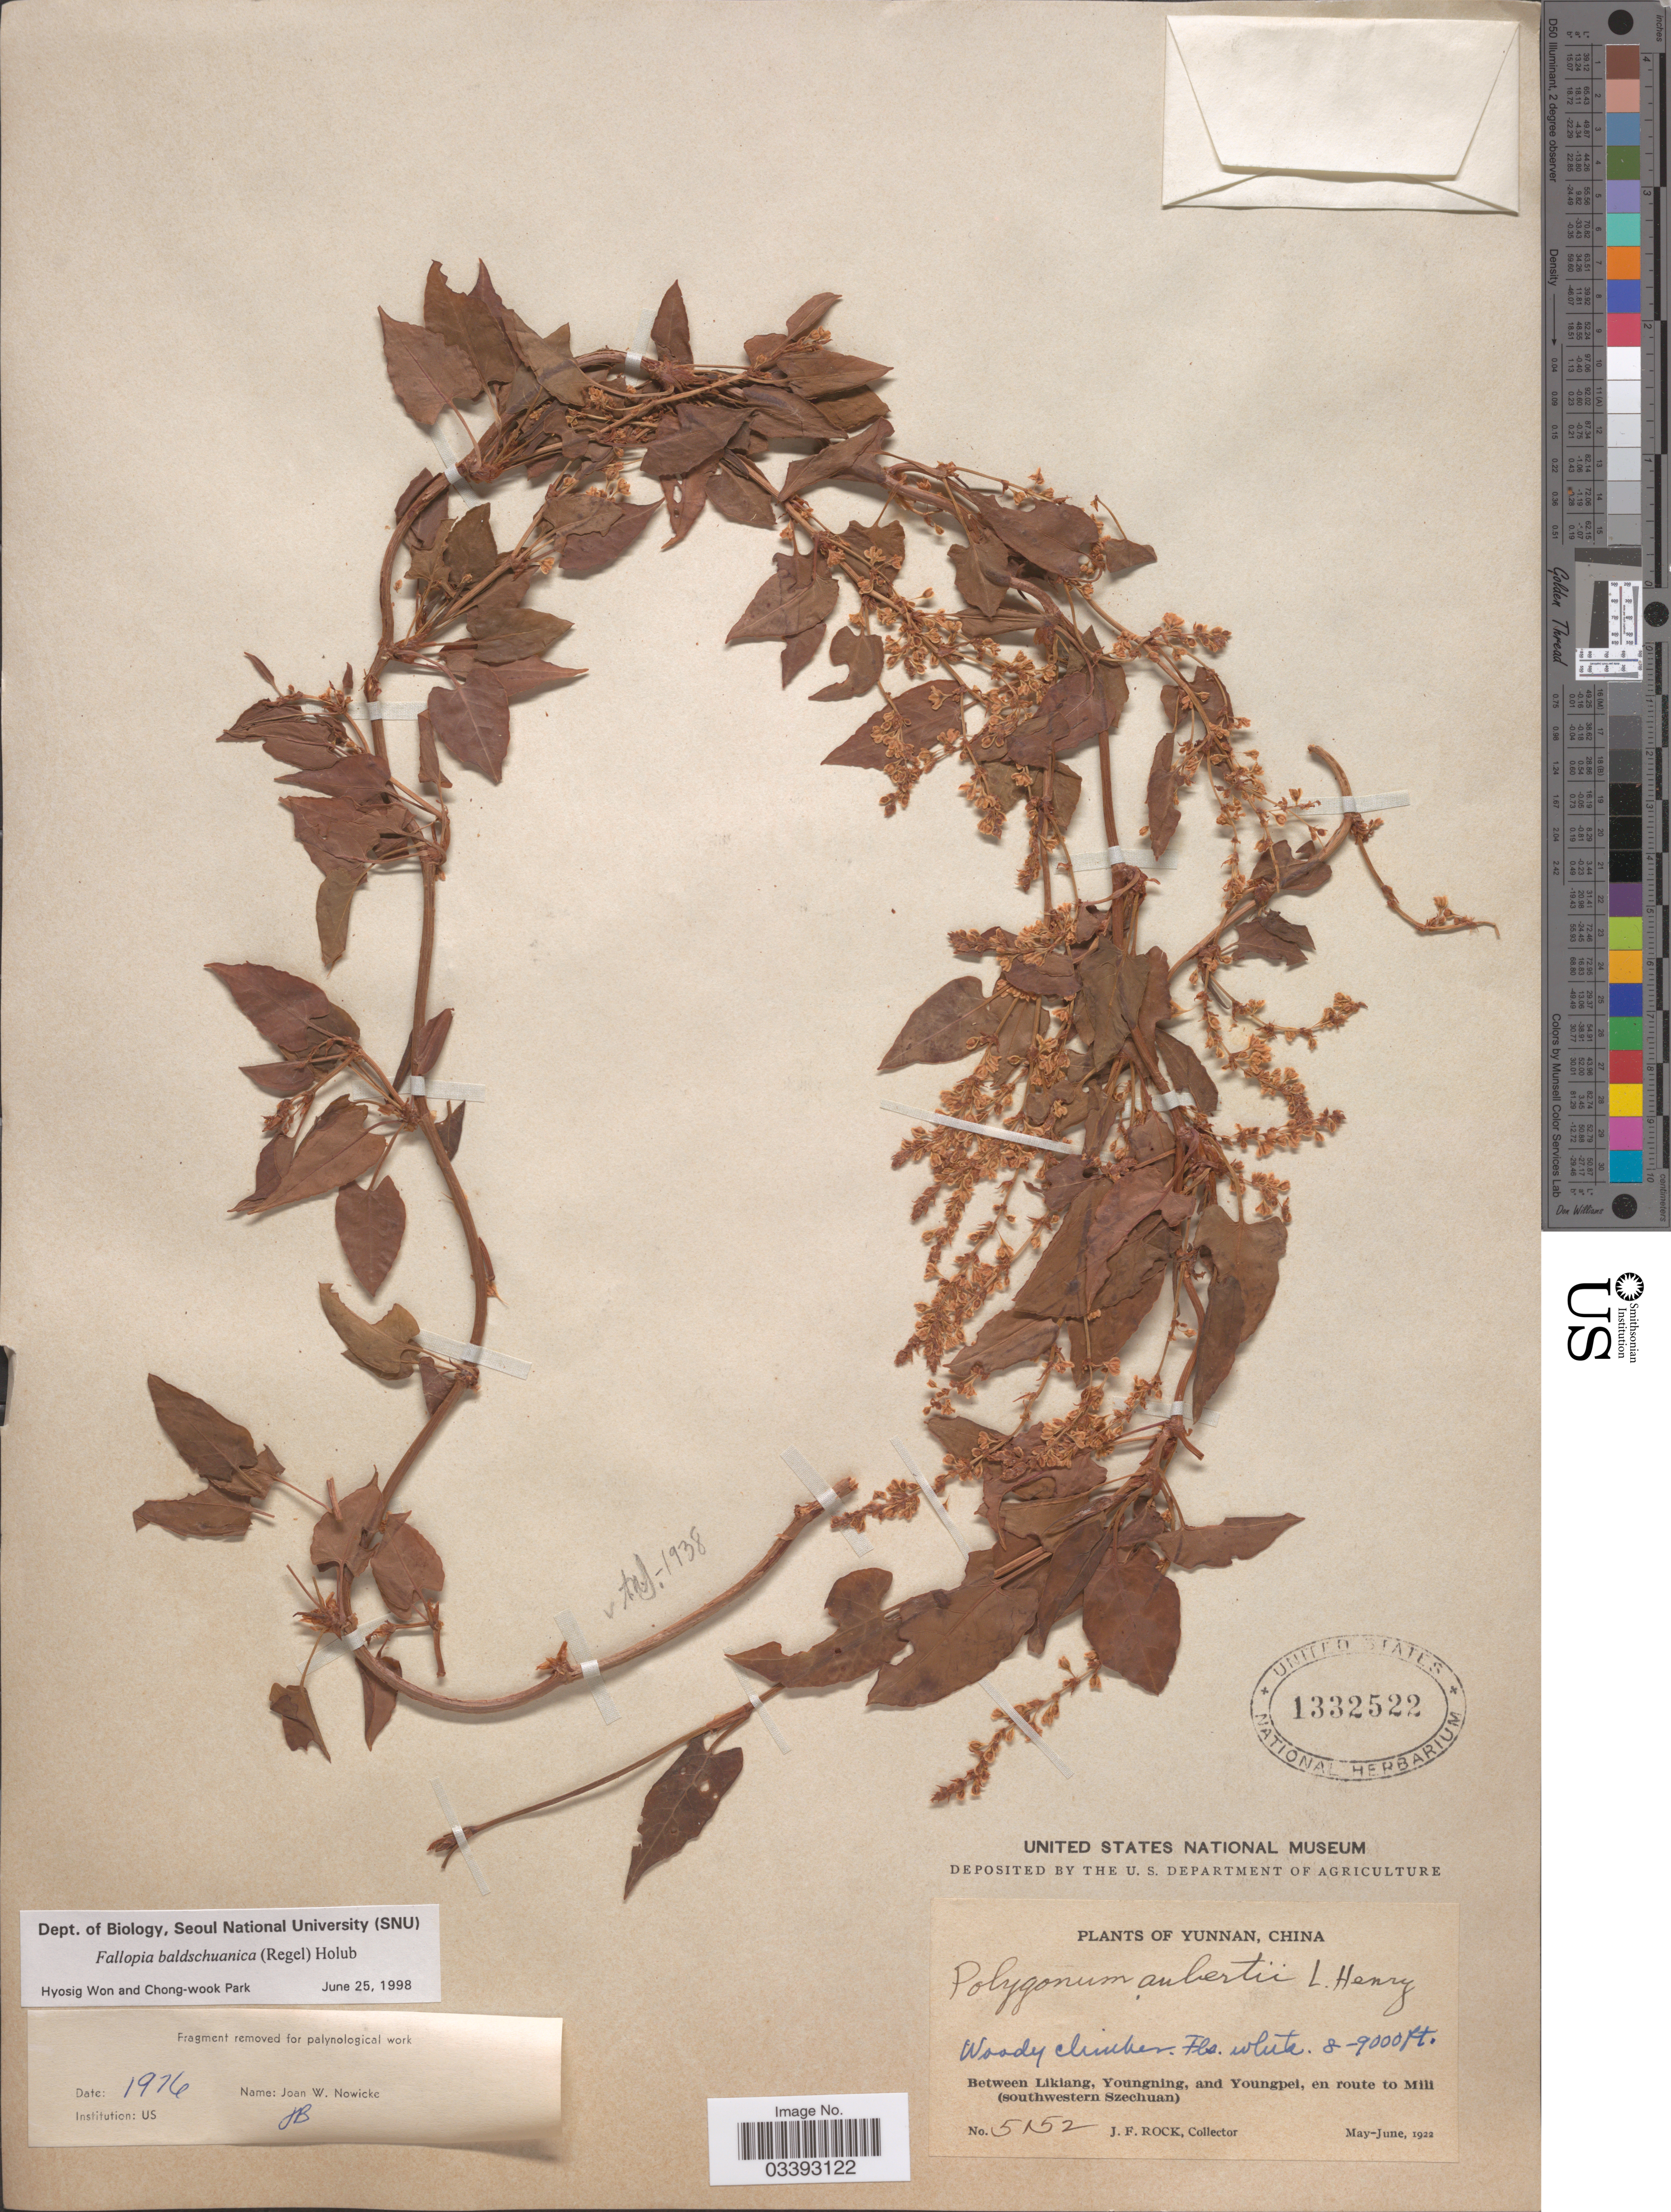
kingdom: Plantae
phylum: Tracheophyta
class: Magnoliopsida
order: Caryophyllales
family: Polygonaceae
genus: Fallopia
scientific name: Fallopia baldschuanica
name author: (Regel) Holub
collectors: J. Rock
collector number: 5152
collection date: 1922-05/1922-06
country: China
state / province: Yunnan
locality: Between Likiang, Youngning, and Youngpei, en route to Mill (southwestern Szechuan).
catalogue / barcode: US 1332522